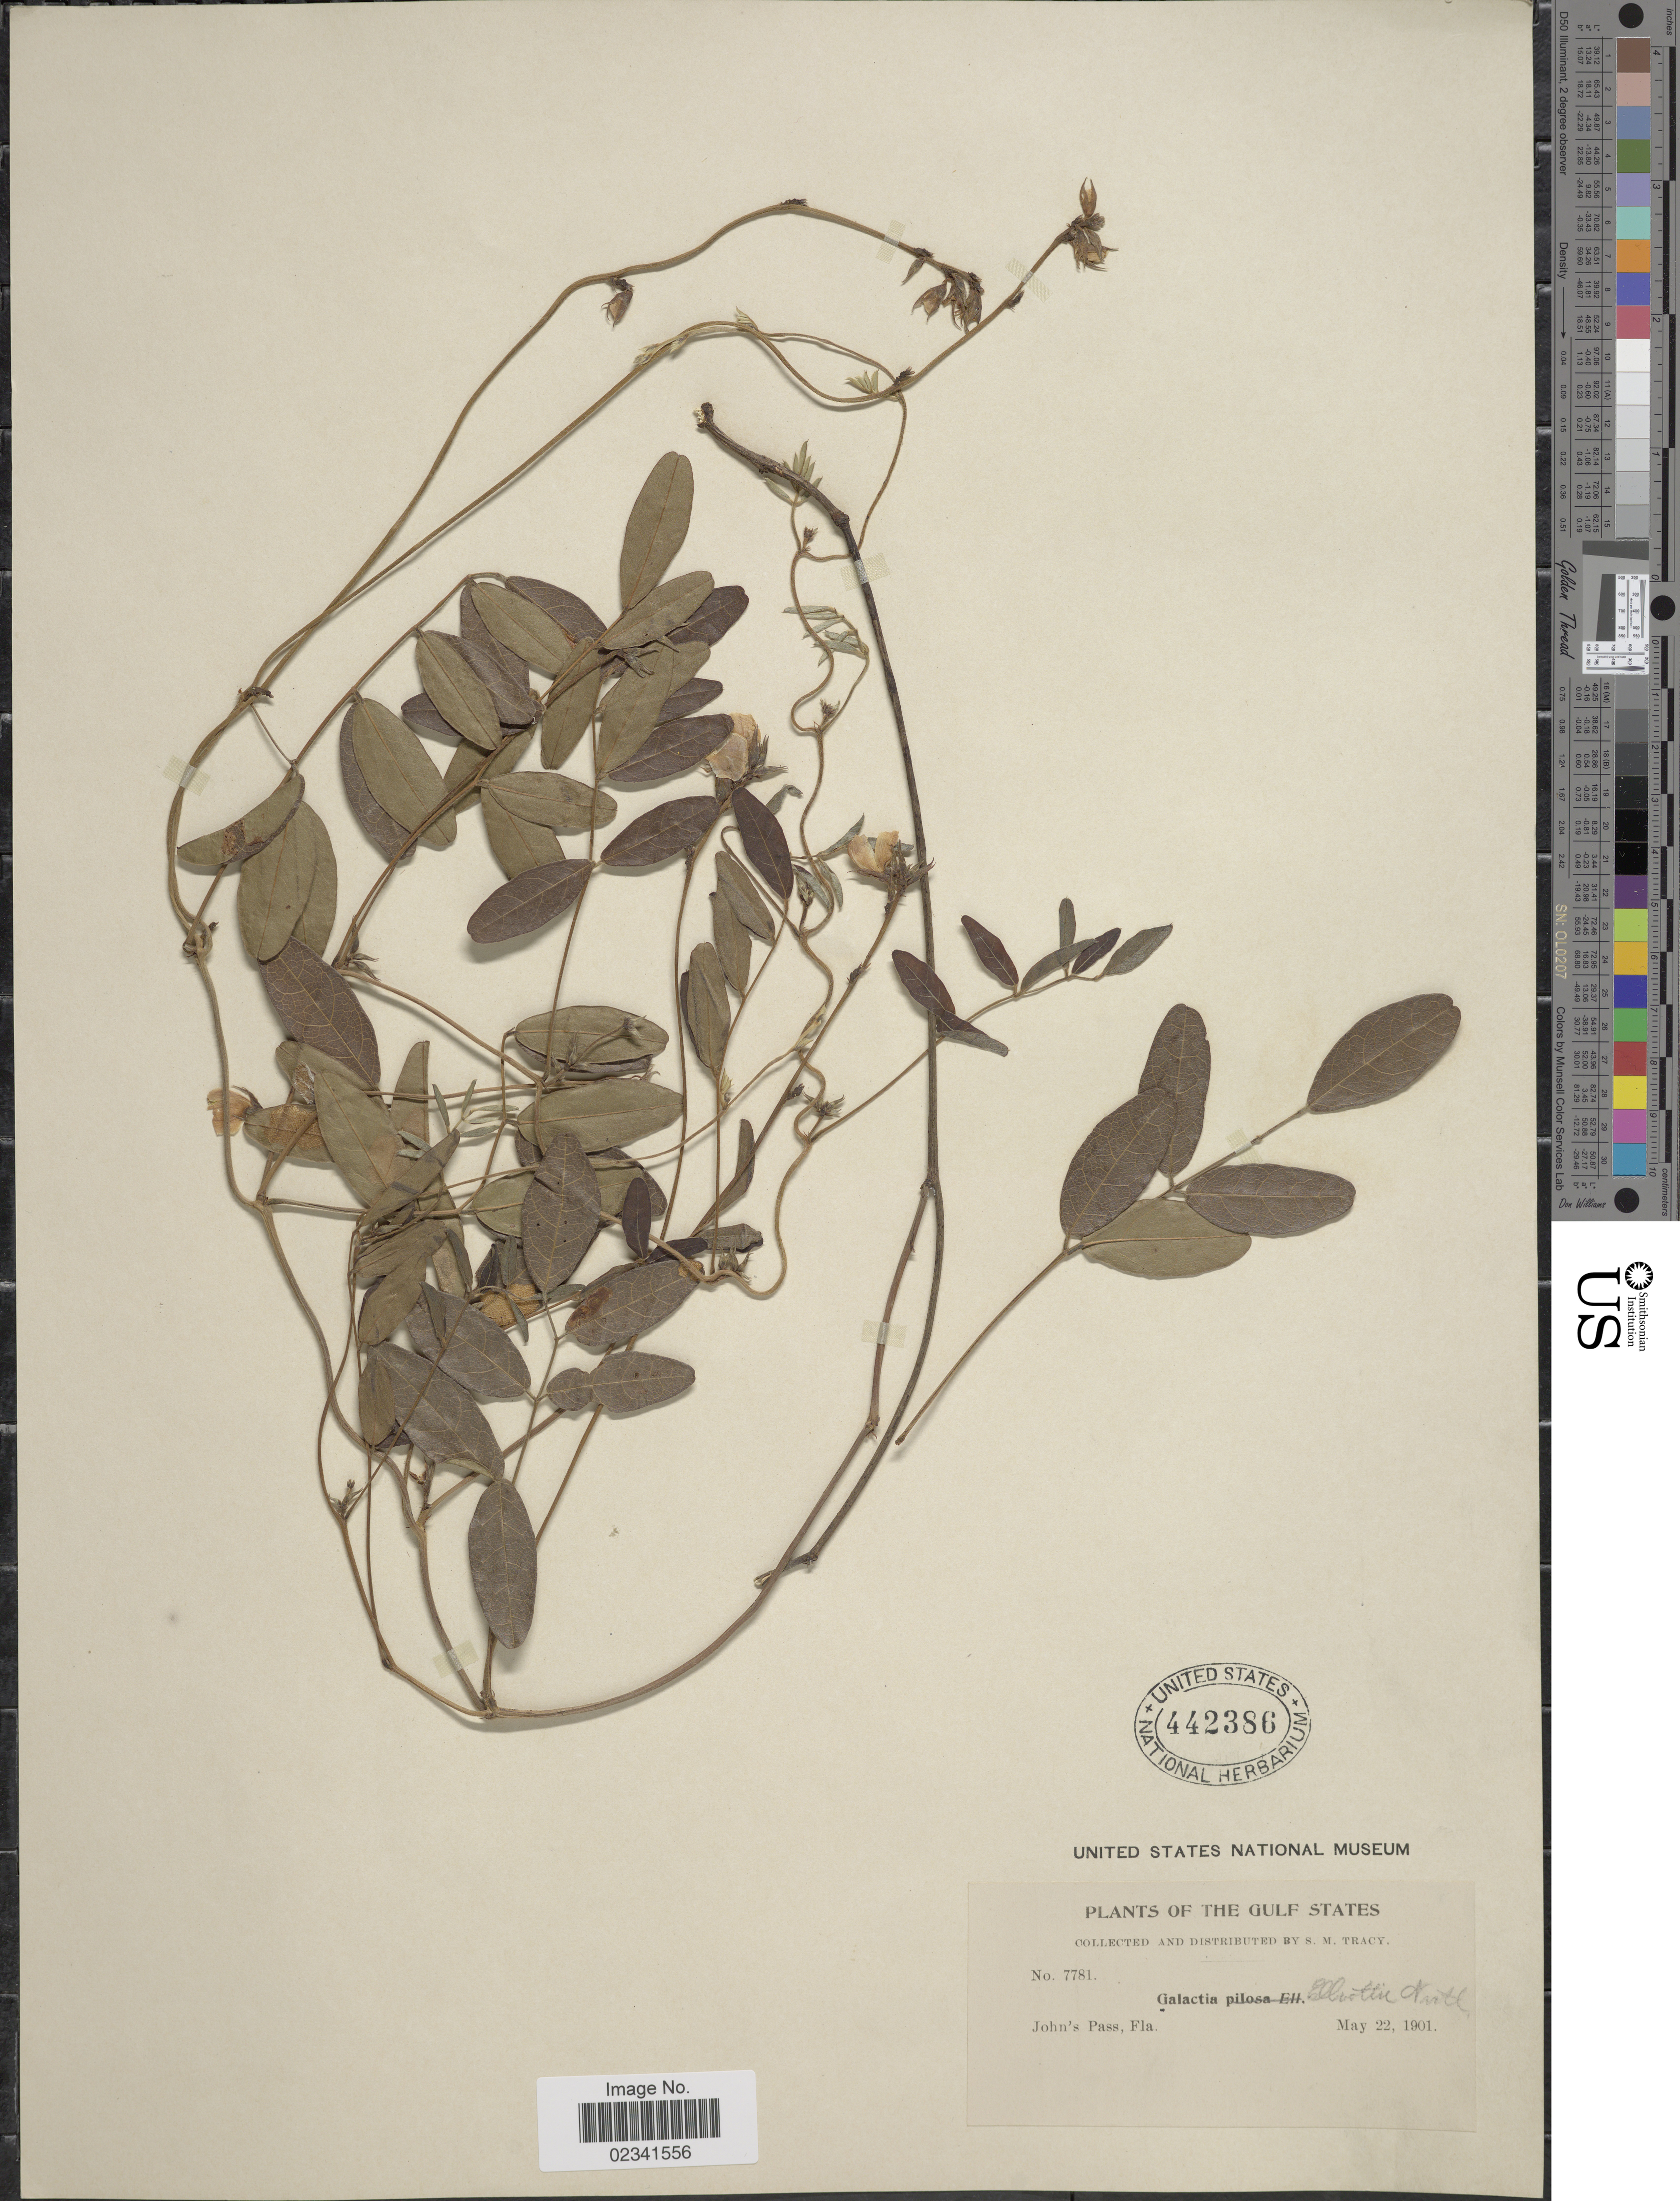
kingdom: Plantae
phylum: Tracheophyta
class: Magnoliopsida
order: Fabales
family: Fabaceae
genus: Galactia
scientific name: Galactia elliottii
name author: Nutt.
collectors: S. M. Tracy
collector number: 7781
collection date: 1901-05-22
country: United States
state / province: Florida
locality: The Gulf States, John's Pass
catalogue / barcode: US 442386